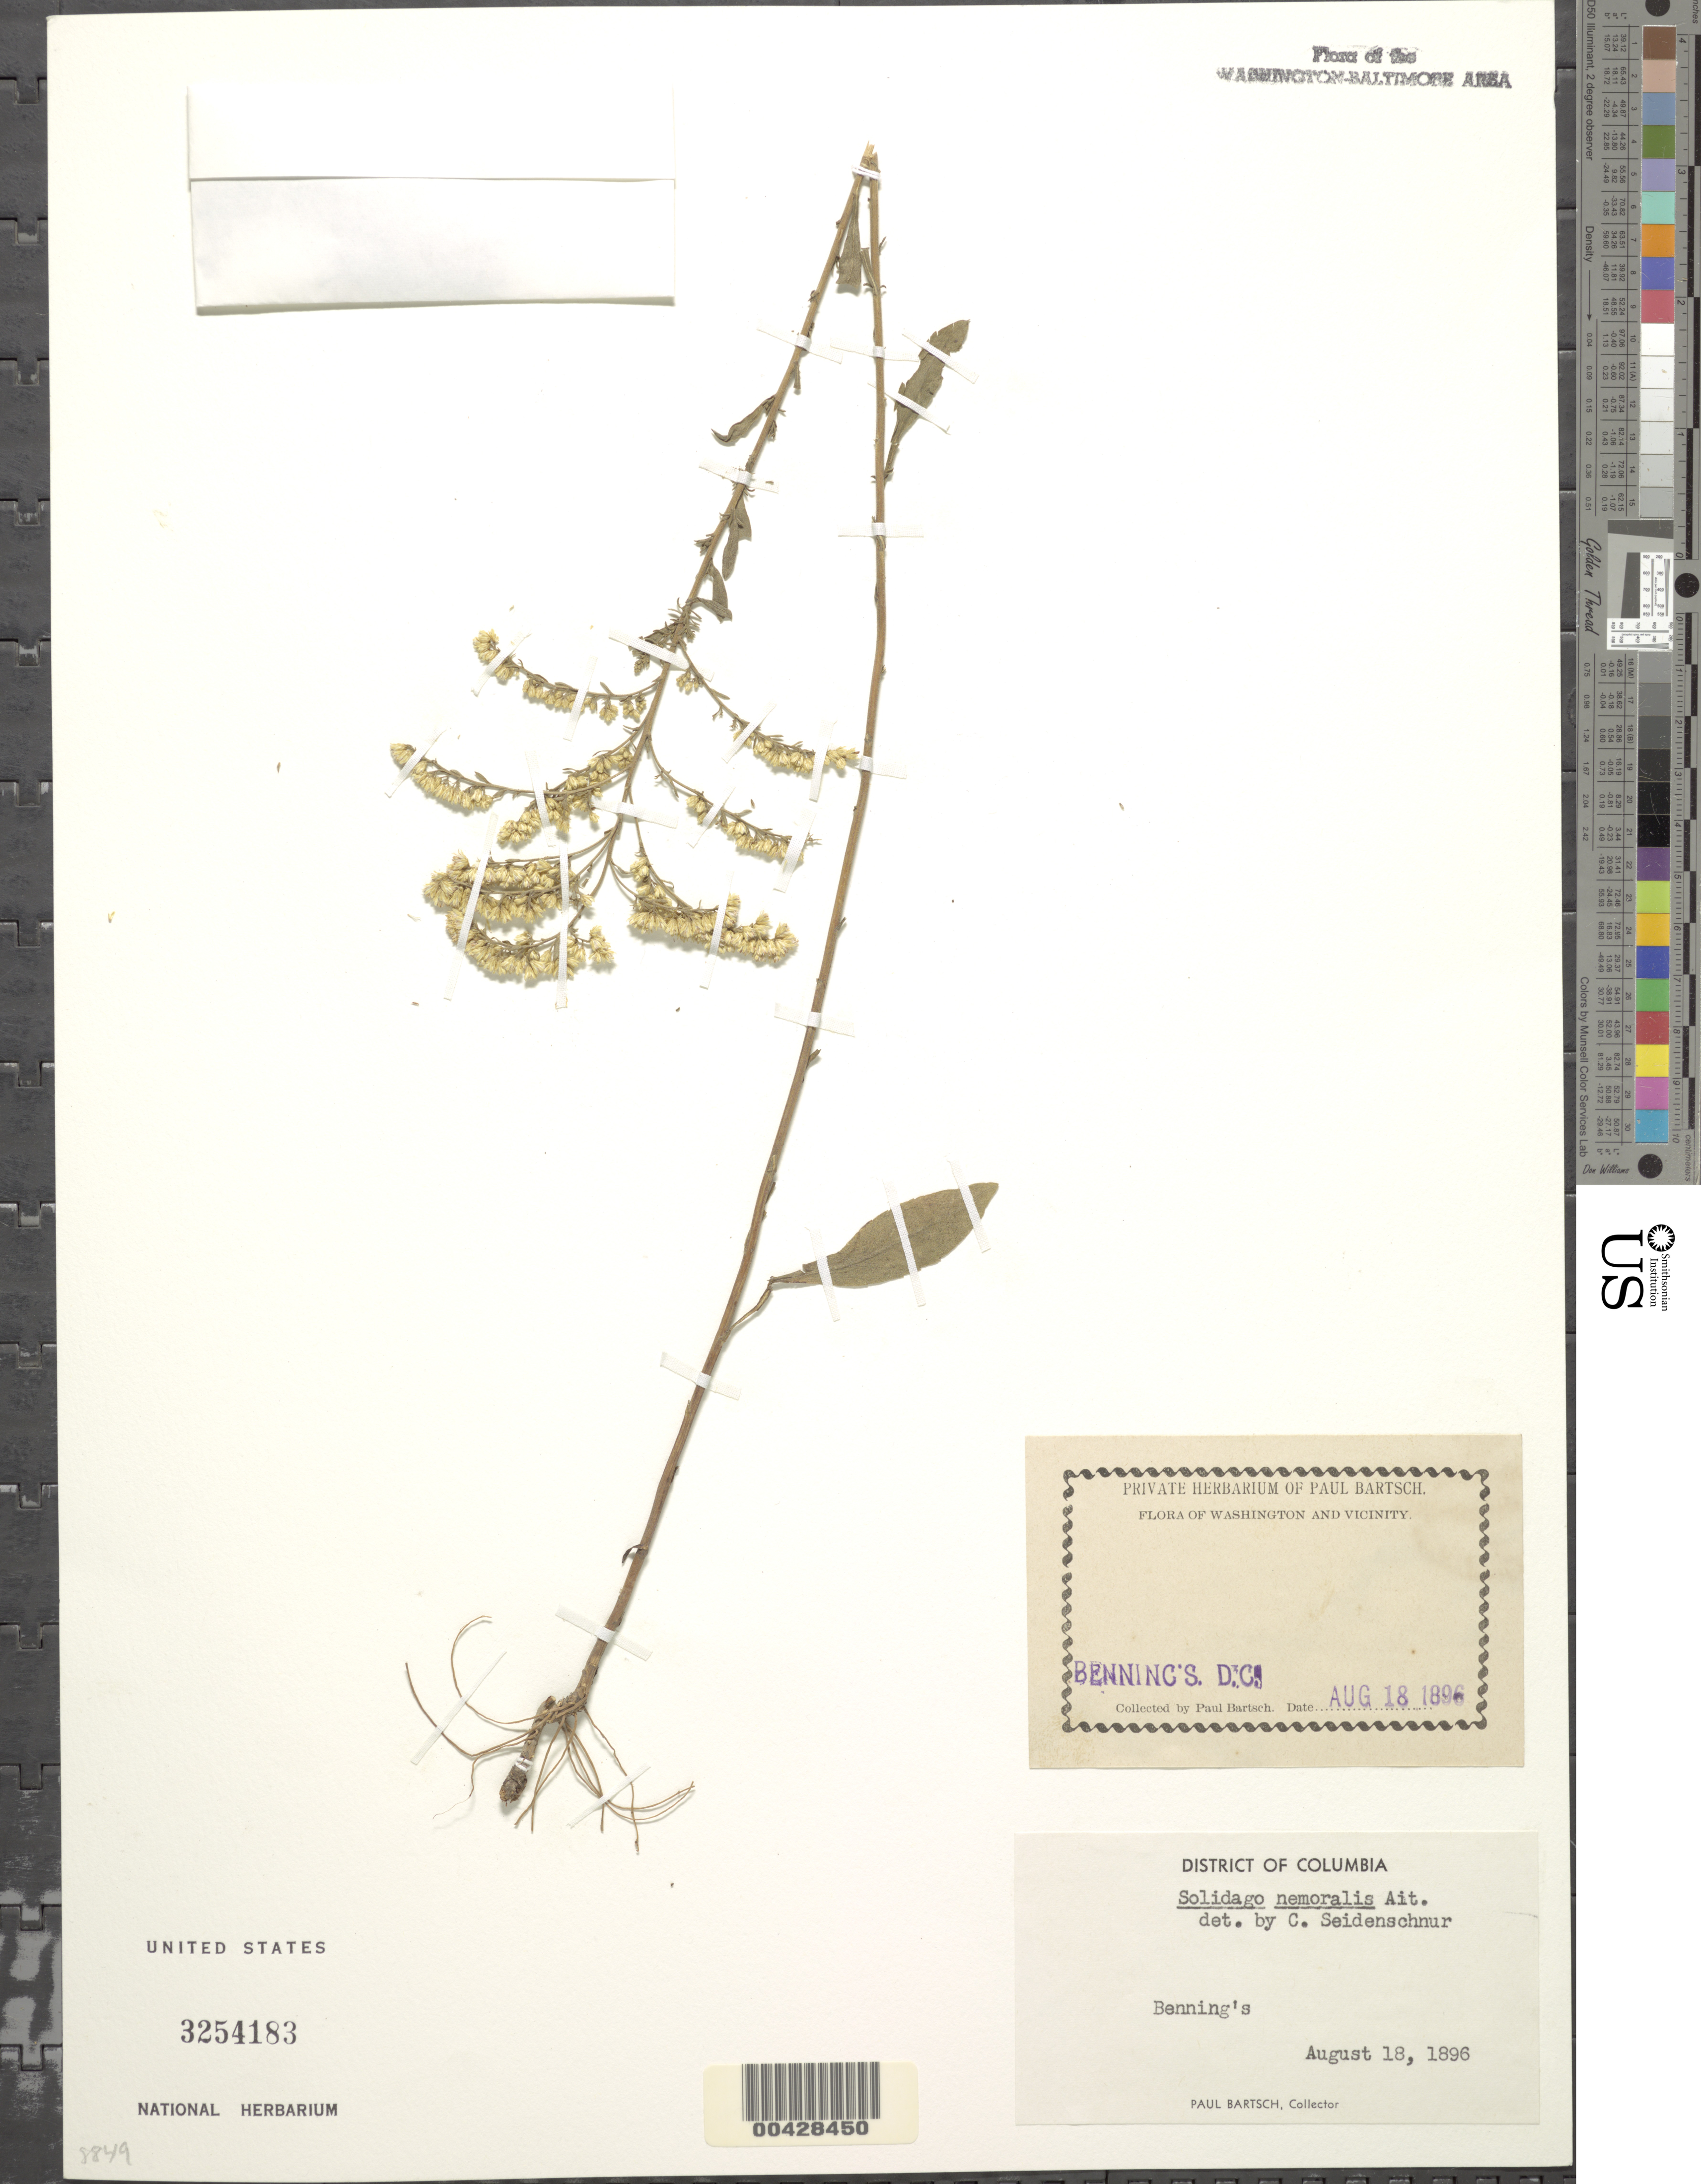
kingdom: Plantae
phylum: Tracheophyta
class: Magnoliopsida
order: Asterales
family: Asteraceae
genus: Solidago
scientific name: Solidago nemoralis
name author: Aiton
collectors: P. Bartsch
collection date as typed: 18 Aug 1896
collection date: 1896-08-18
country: United States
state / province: District of Columbia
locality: Benning's Creek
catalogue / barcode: US 3254183